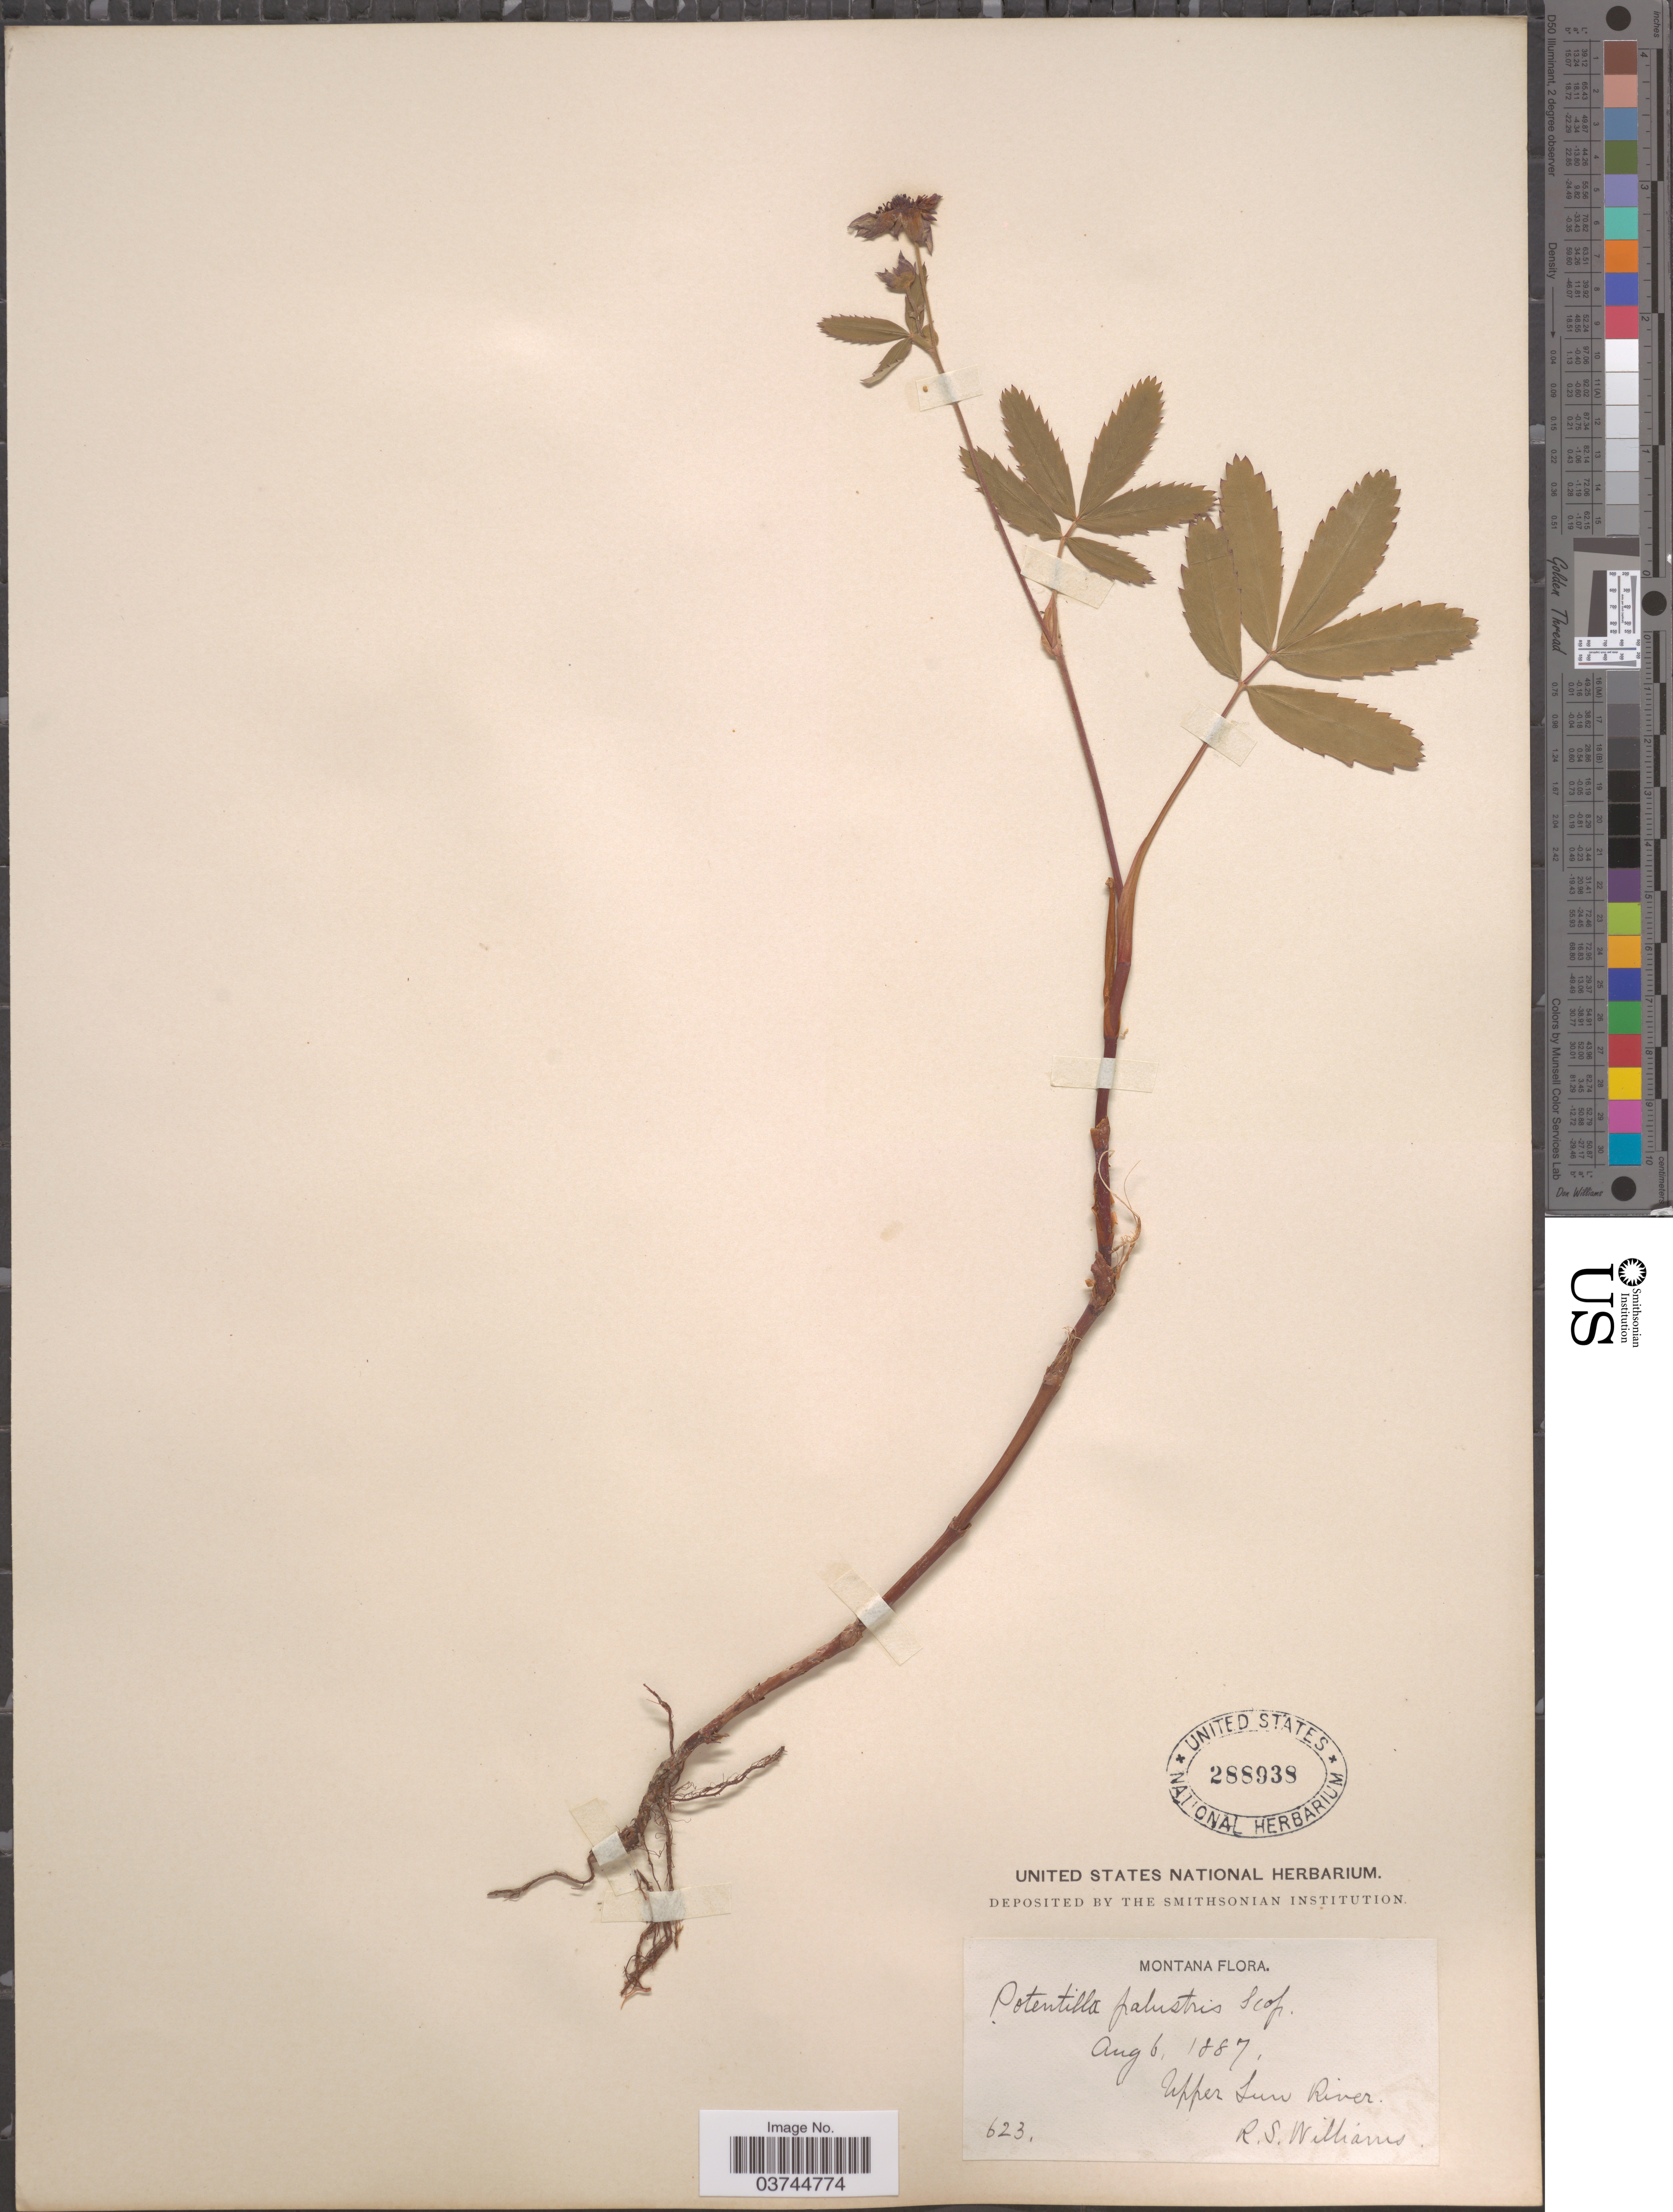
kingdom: Plantae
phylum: Tracheophyta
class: Magnoliopsida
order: Rosales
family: Rosaceae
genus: Comarum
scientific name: Comarum palustre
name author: L.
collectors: R. S. Williams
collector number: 623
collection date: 1887-08-06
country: United States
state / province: Montana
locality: Upper Sun River.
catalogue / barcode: US 288938